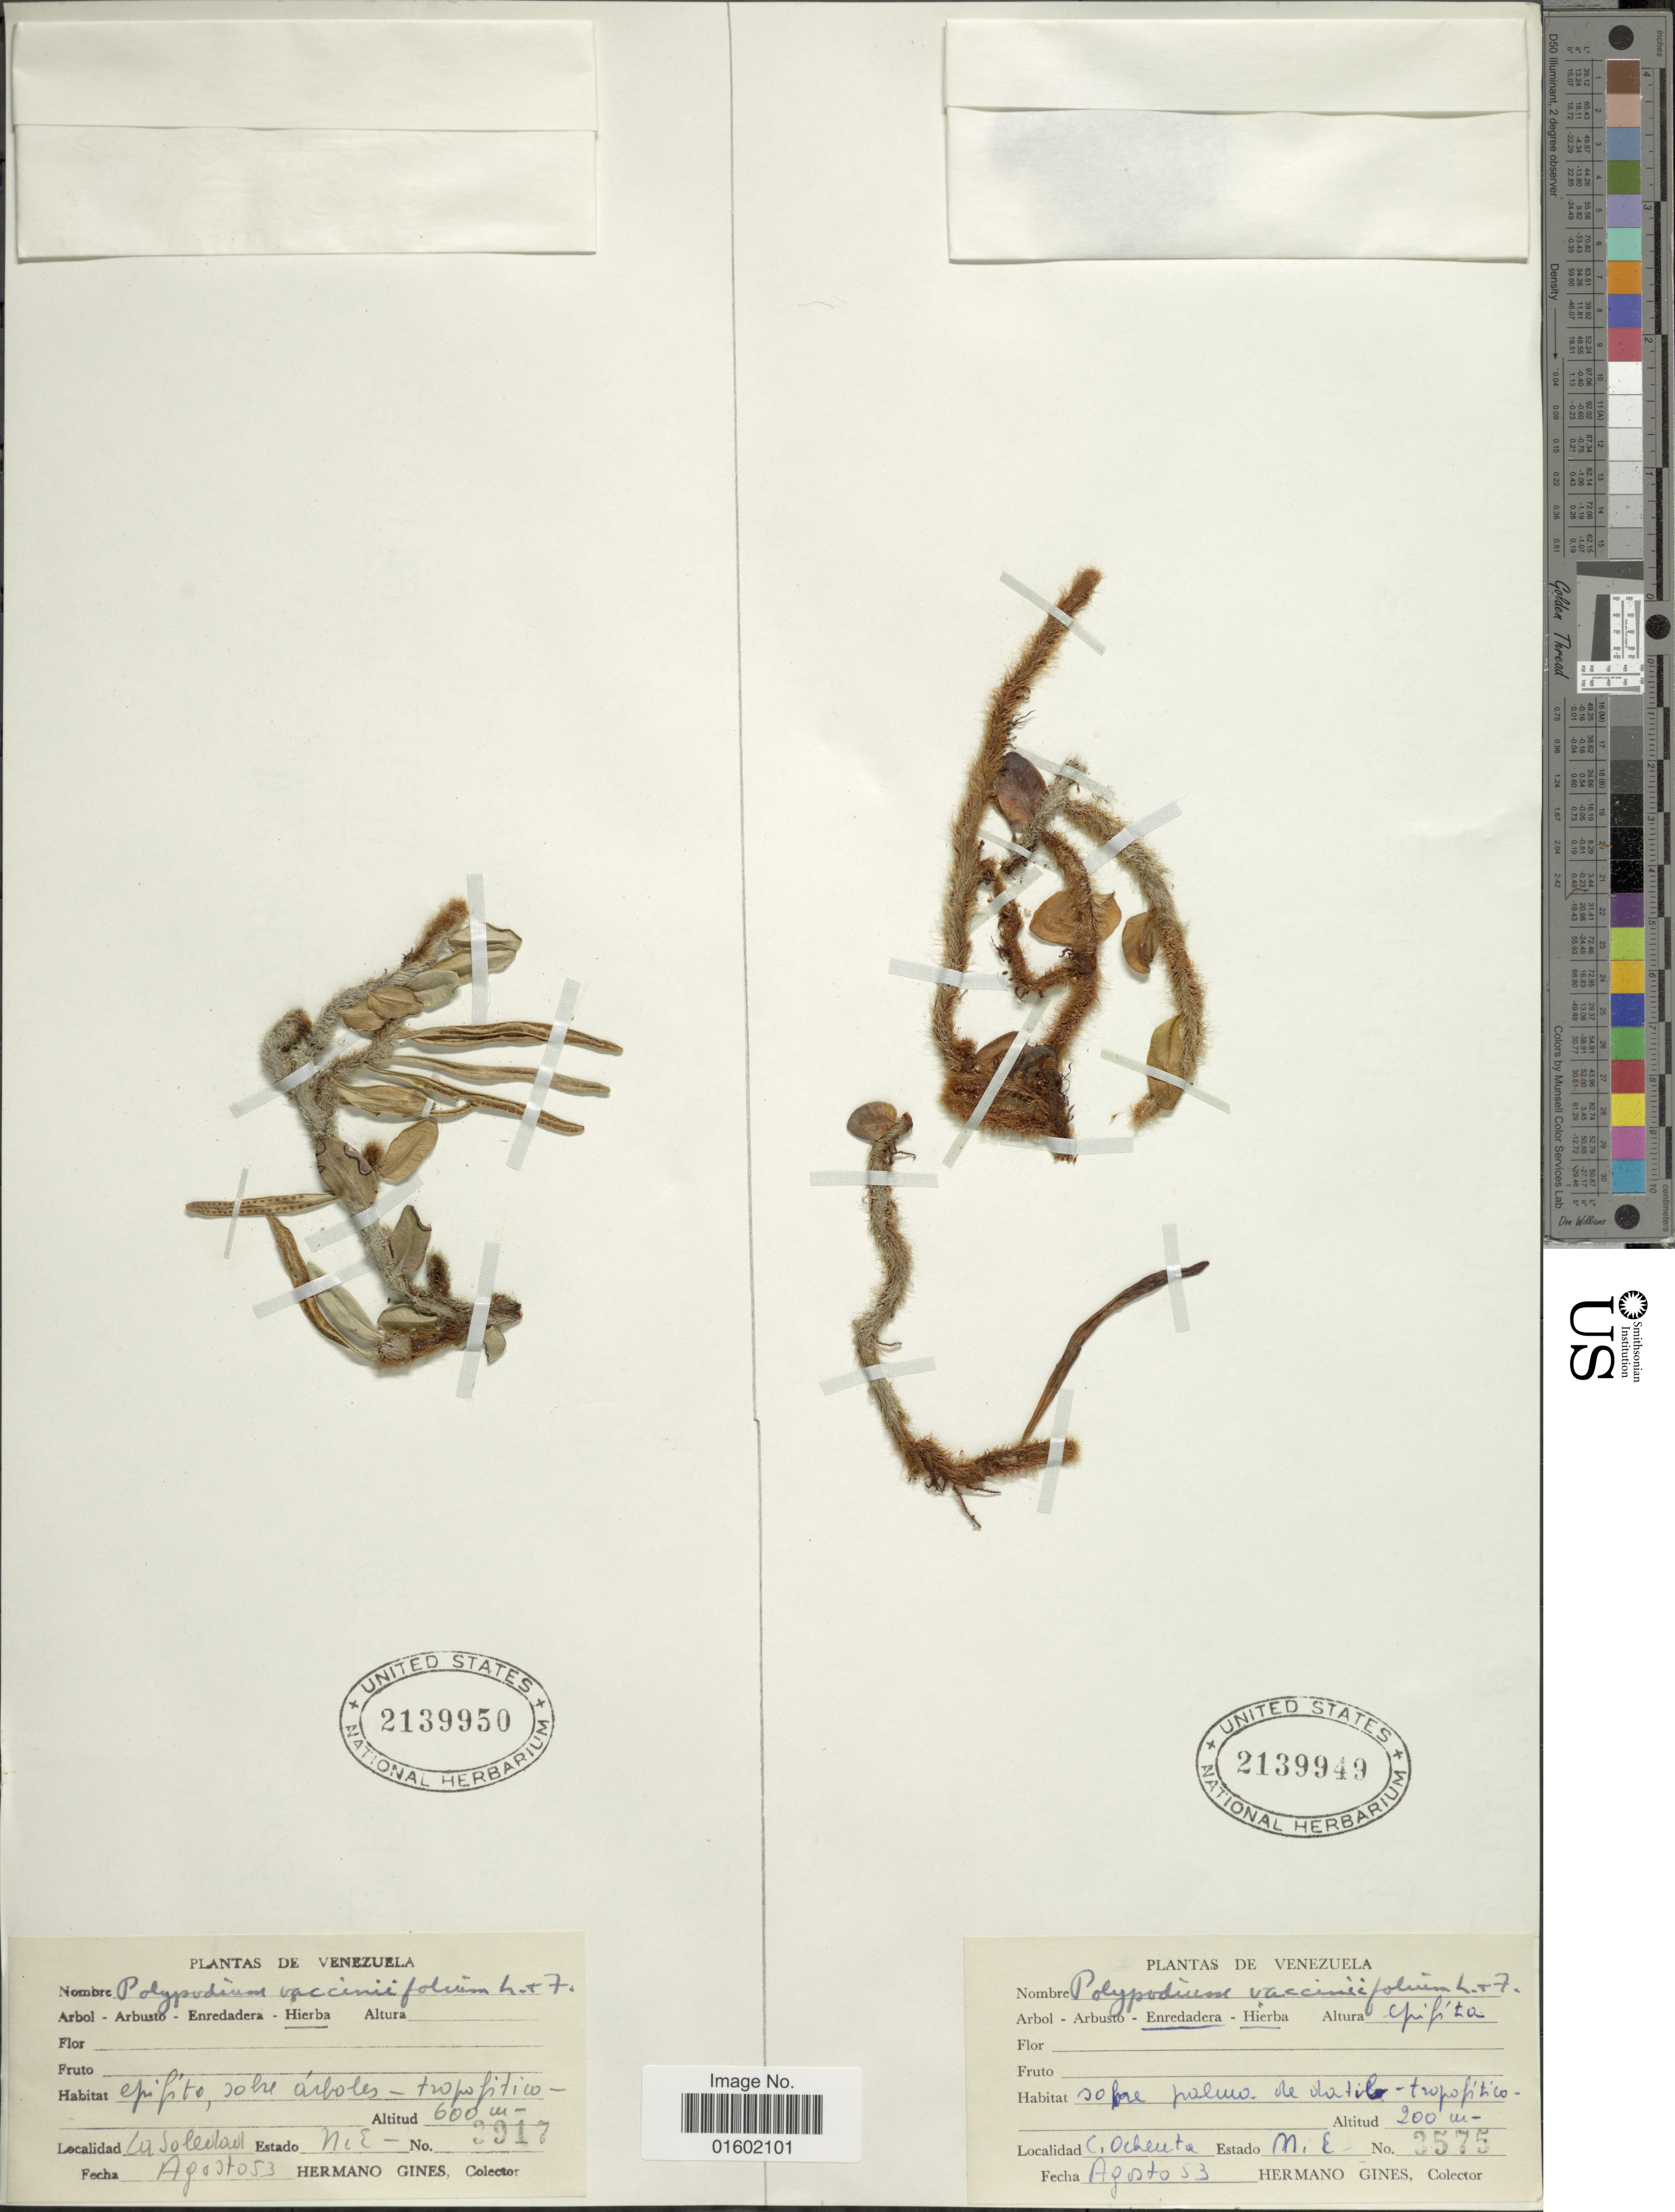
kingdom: Plantae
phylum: Tracheophyta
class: Polypodiopsida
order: Polypodiales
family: Polypodiaceae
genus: Microgramma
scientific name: Microgramma vaccinifolia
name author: (Langsd. & Fisch.) Copel.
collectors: Bro. Gines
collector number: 3917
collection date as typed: Transcribed d/m/y: /8/53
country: Venezuela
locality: La Soledaul, N.E.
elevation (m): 600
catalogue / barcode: US 2139950